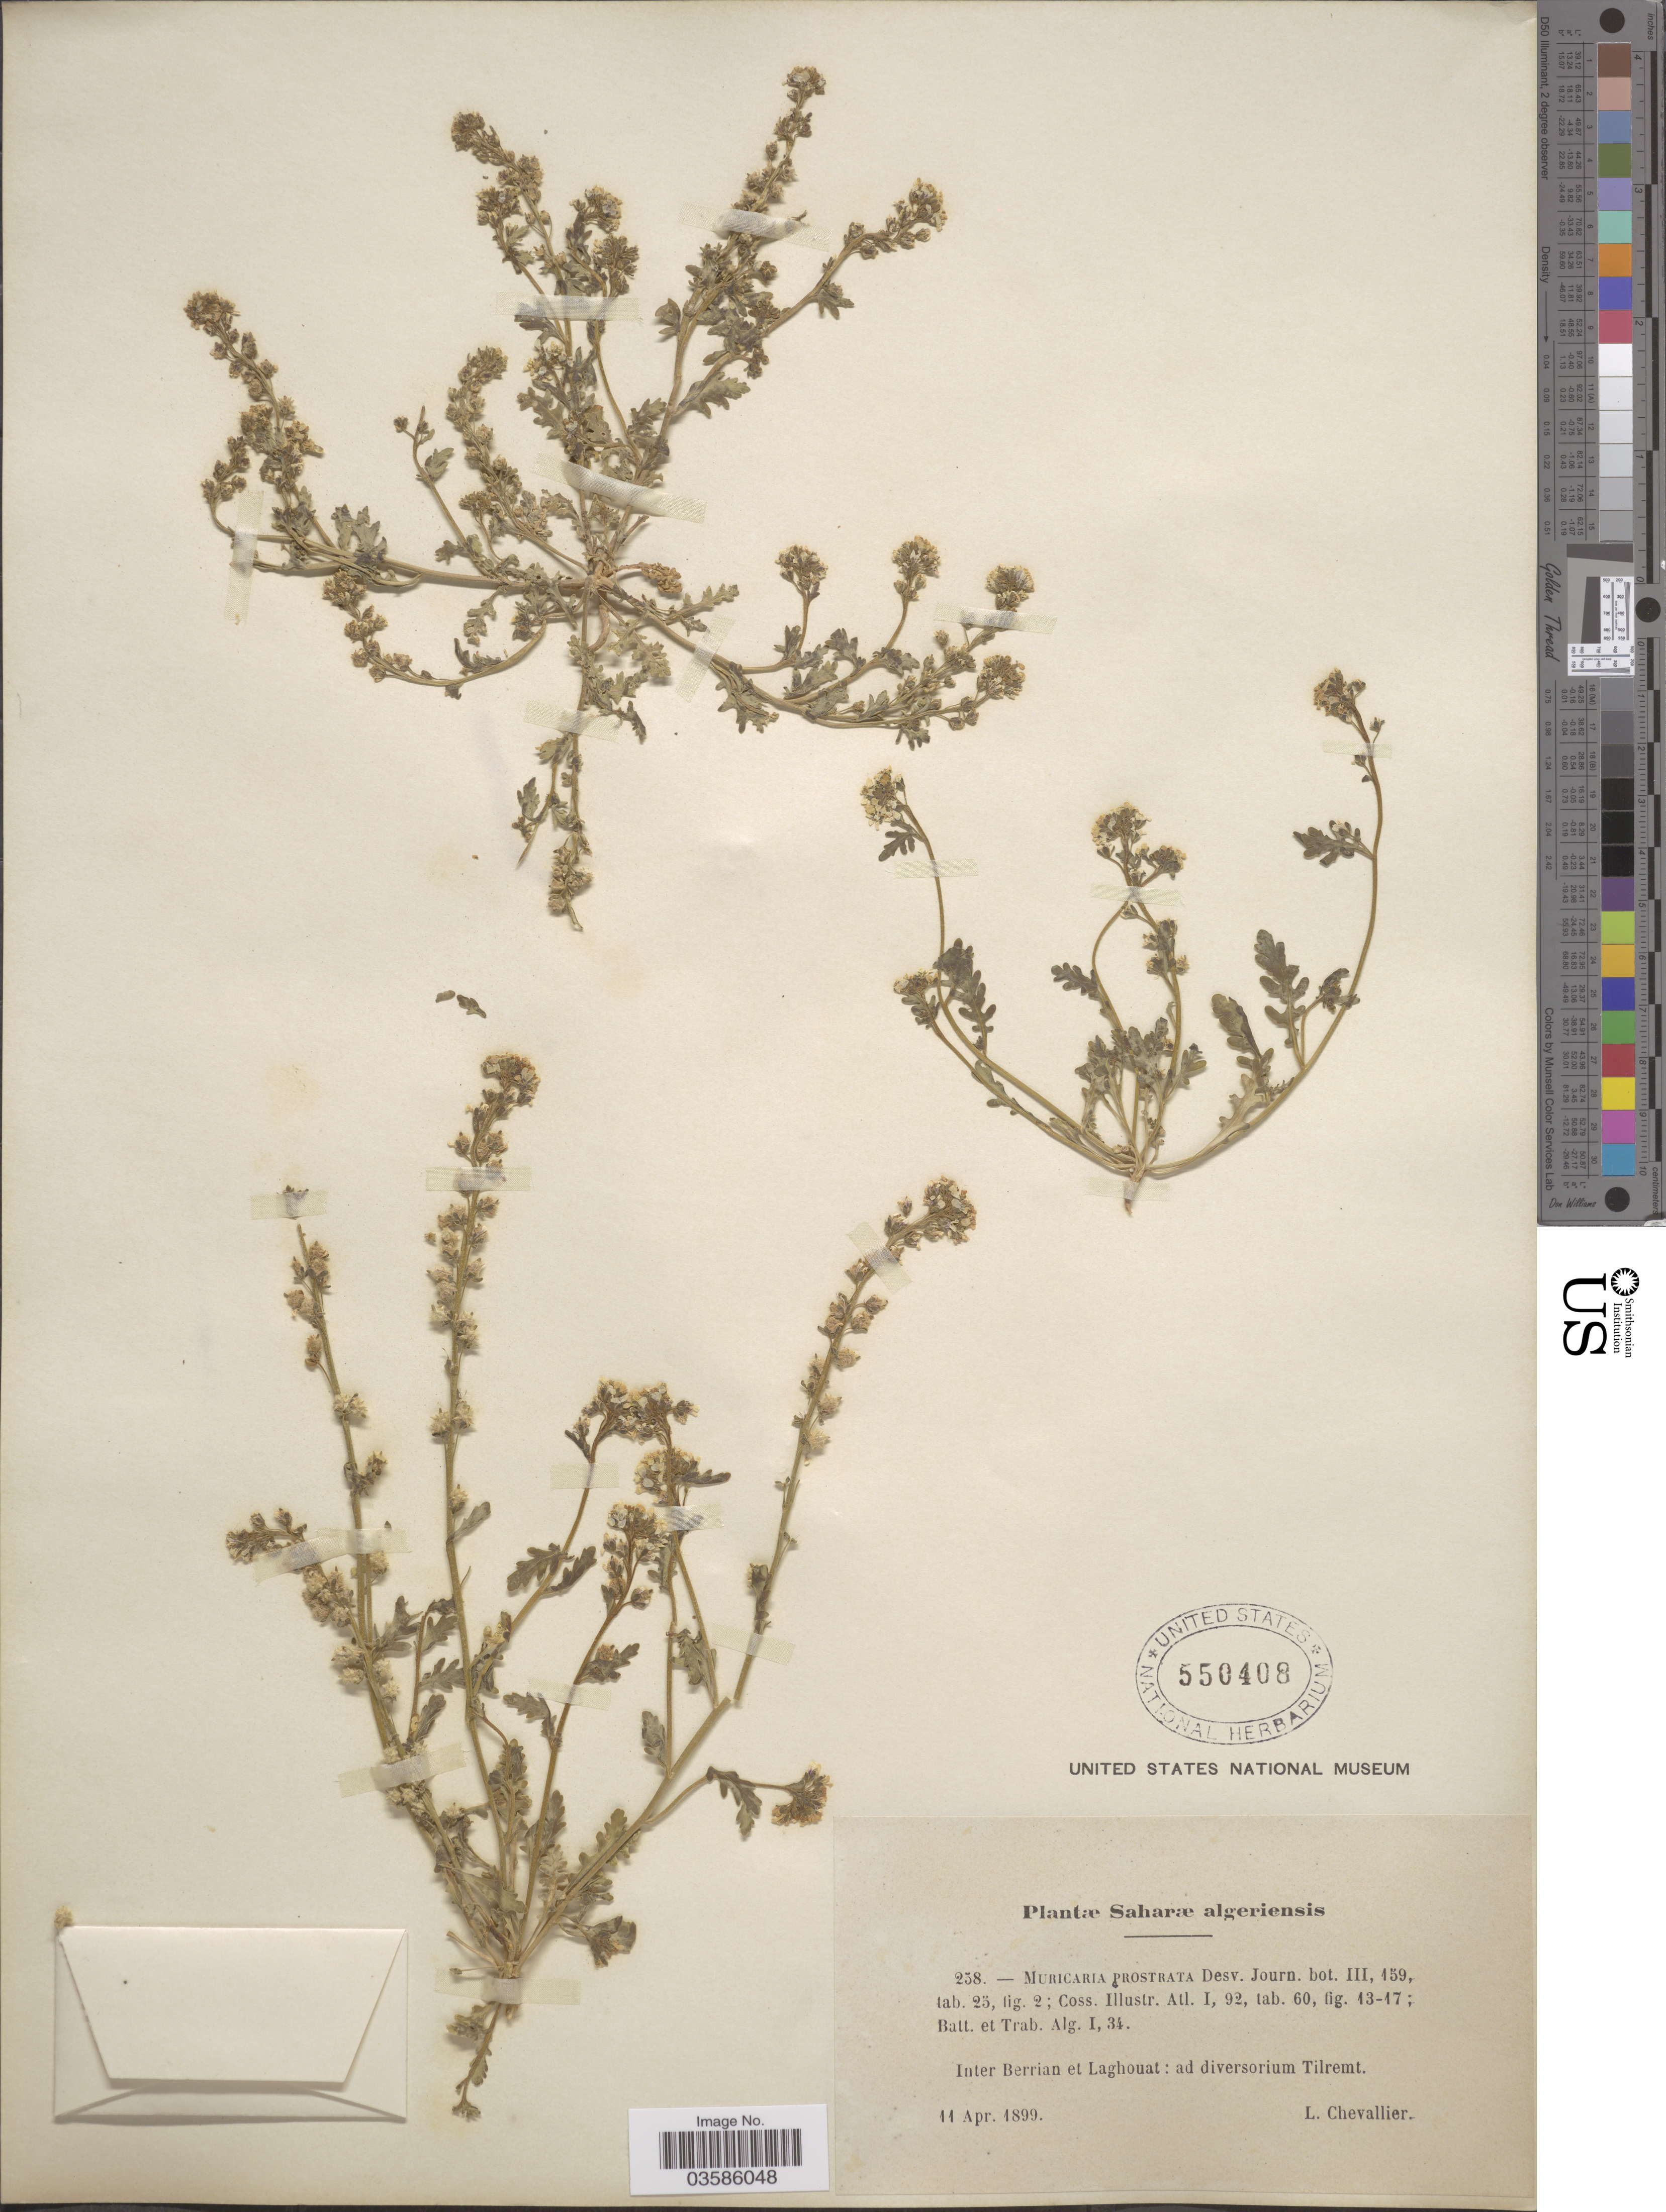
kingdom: Plantae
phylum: Tracheophyta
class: Magnoliopsida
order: Brassicales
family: Brassicaceae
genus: Muricaria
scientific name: Muricaria prostrata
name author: (Desf.) Desv.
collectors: L. Chevallier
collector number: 258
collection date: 1899-04-11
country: Algeria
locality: Saharæ algeriensis. Inter Berrian et Laghouat: ad diversorium Tilremt.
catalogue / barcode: US 550408